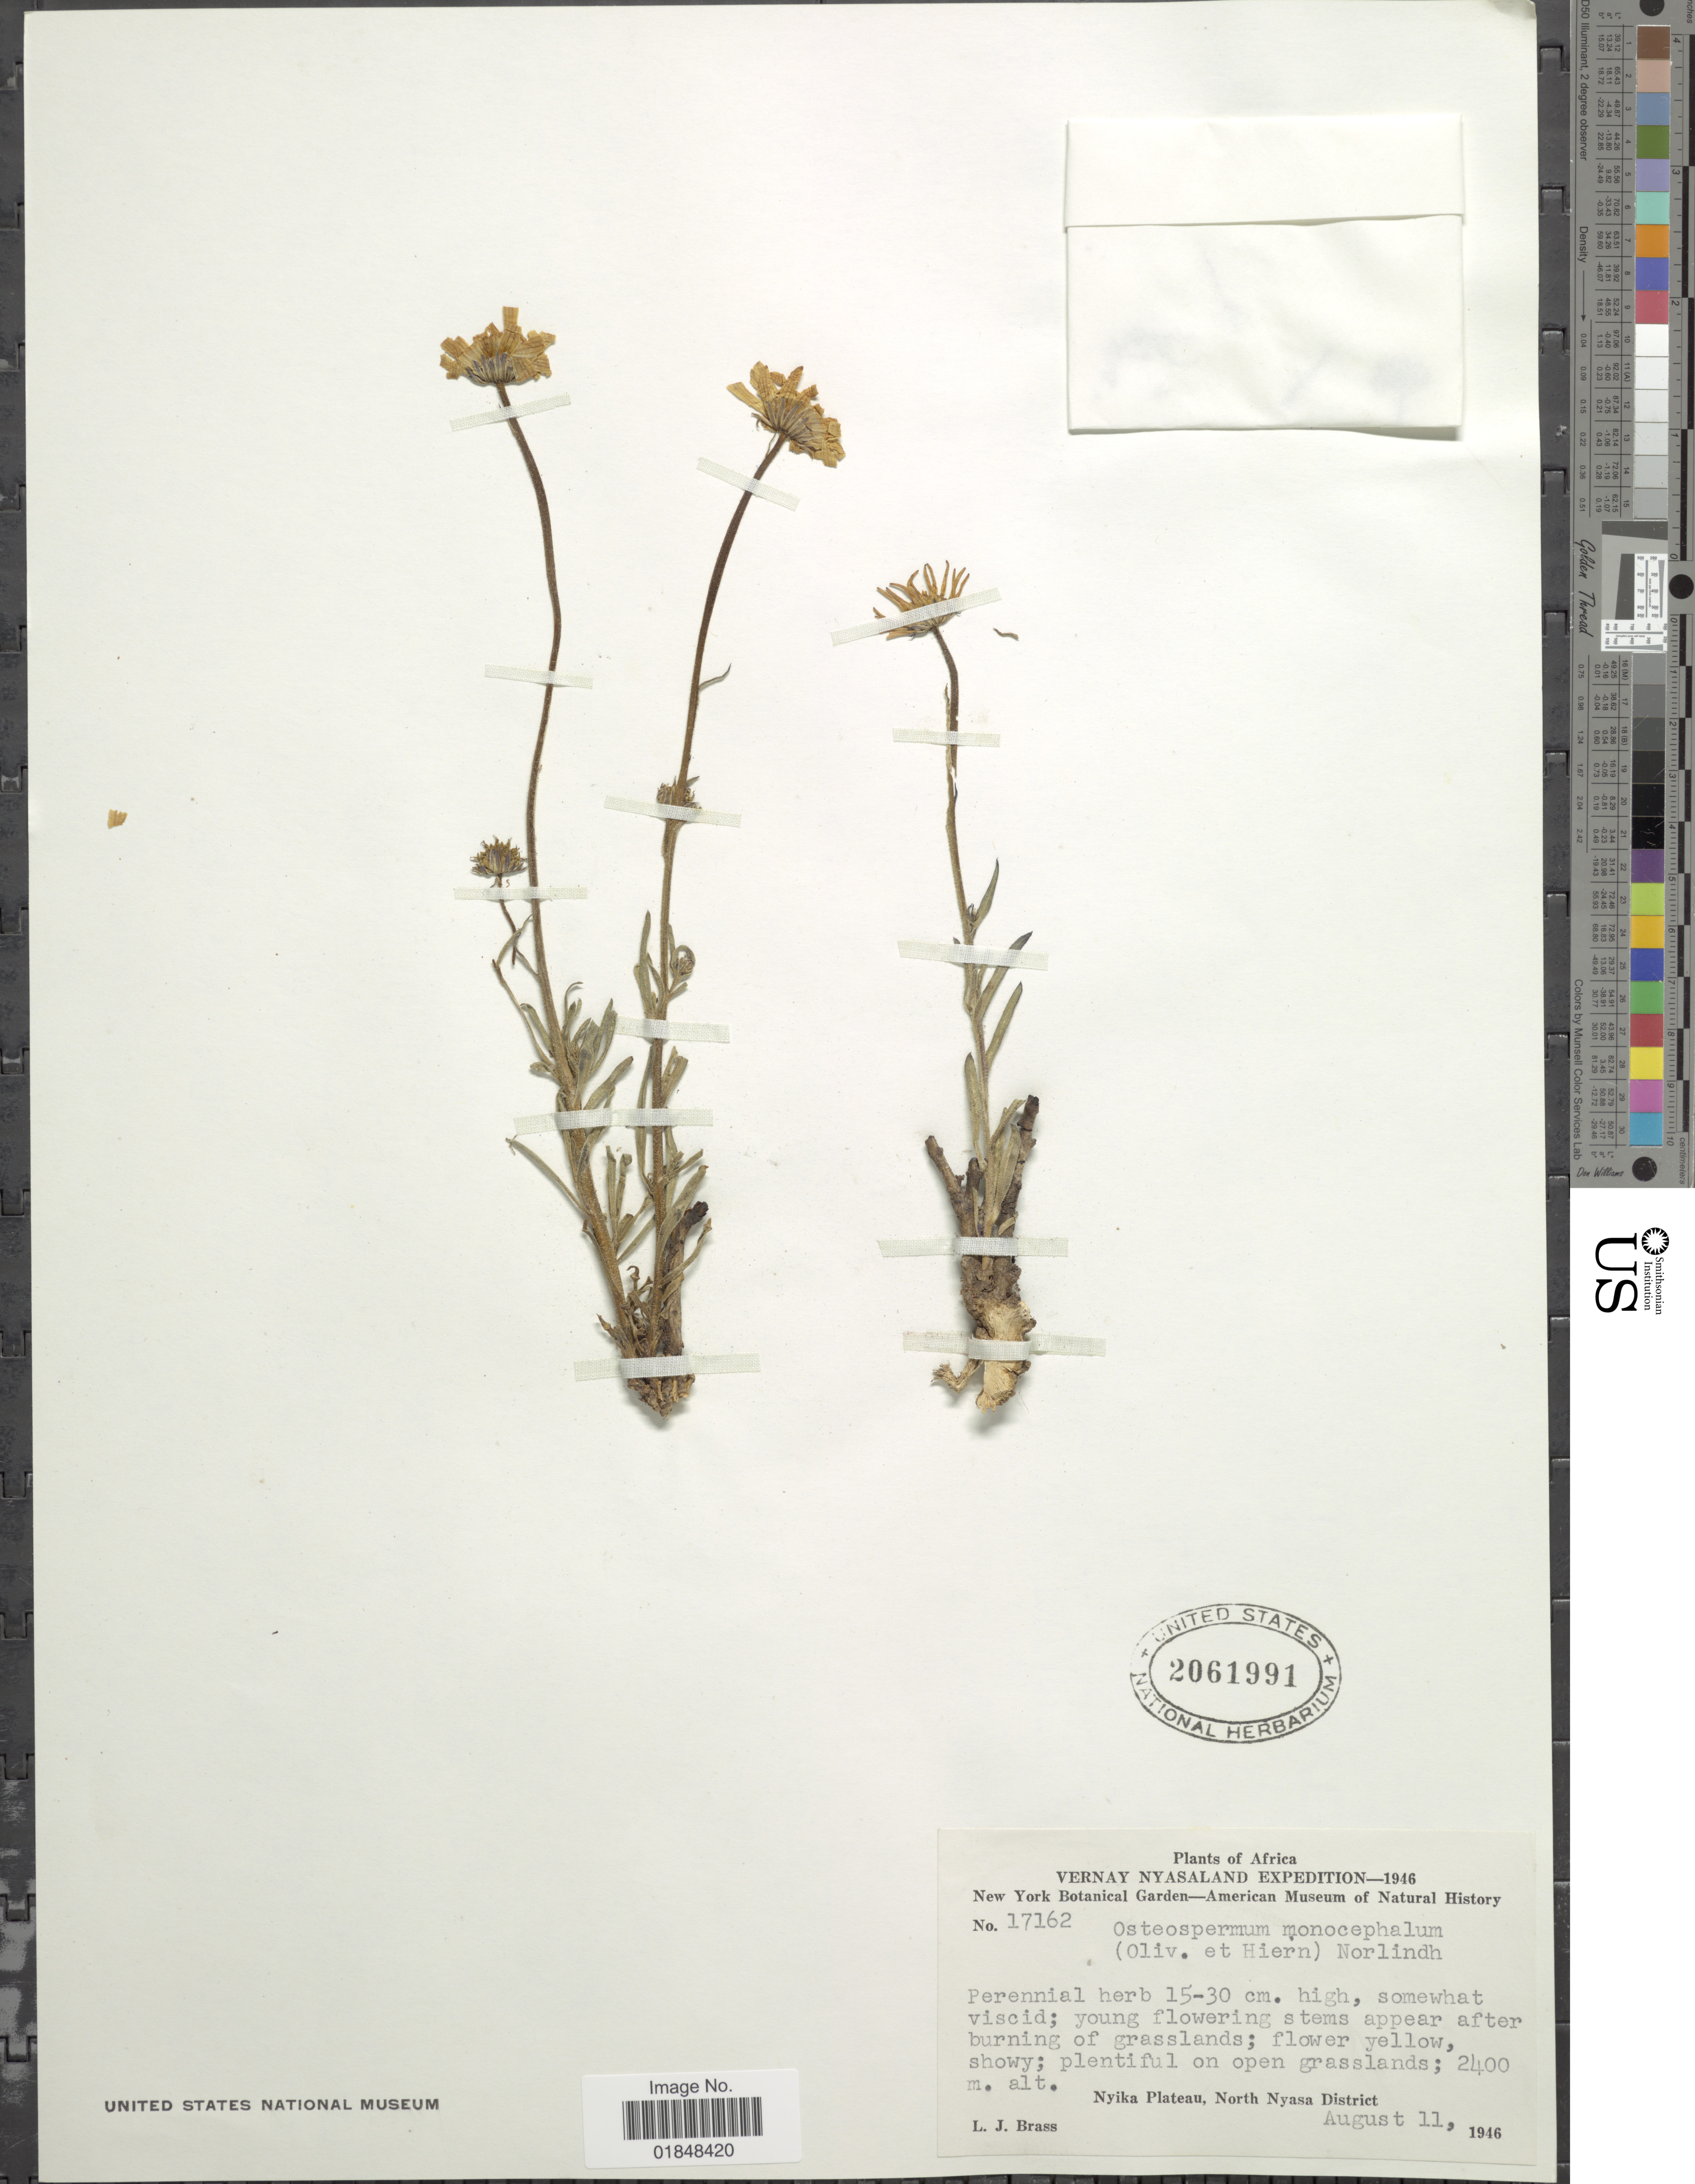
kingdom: Plantae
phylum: Tracheophyta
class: Magnoliopsida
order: Asterales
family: Asteraceae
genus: Osteospermum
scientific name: Osteospermum monocephalum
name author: (Oliv. & Hiern) Norl.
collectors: L. J. Brass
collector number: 17162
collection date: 1946-08-11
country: Malawi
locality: Nyasaland. Nyika Plateau, North Nyasa District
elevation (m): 2400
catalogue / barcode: US 2061991